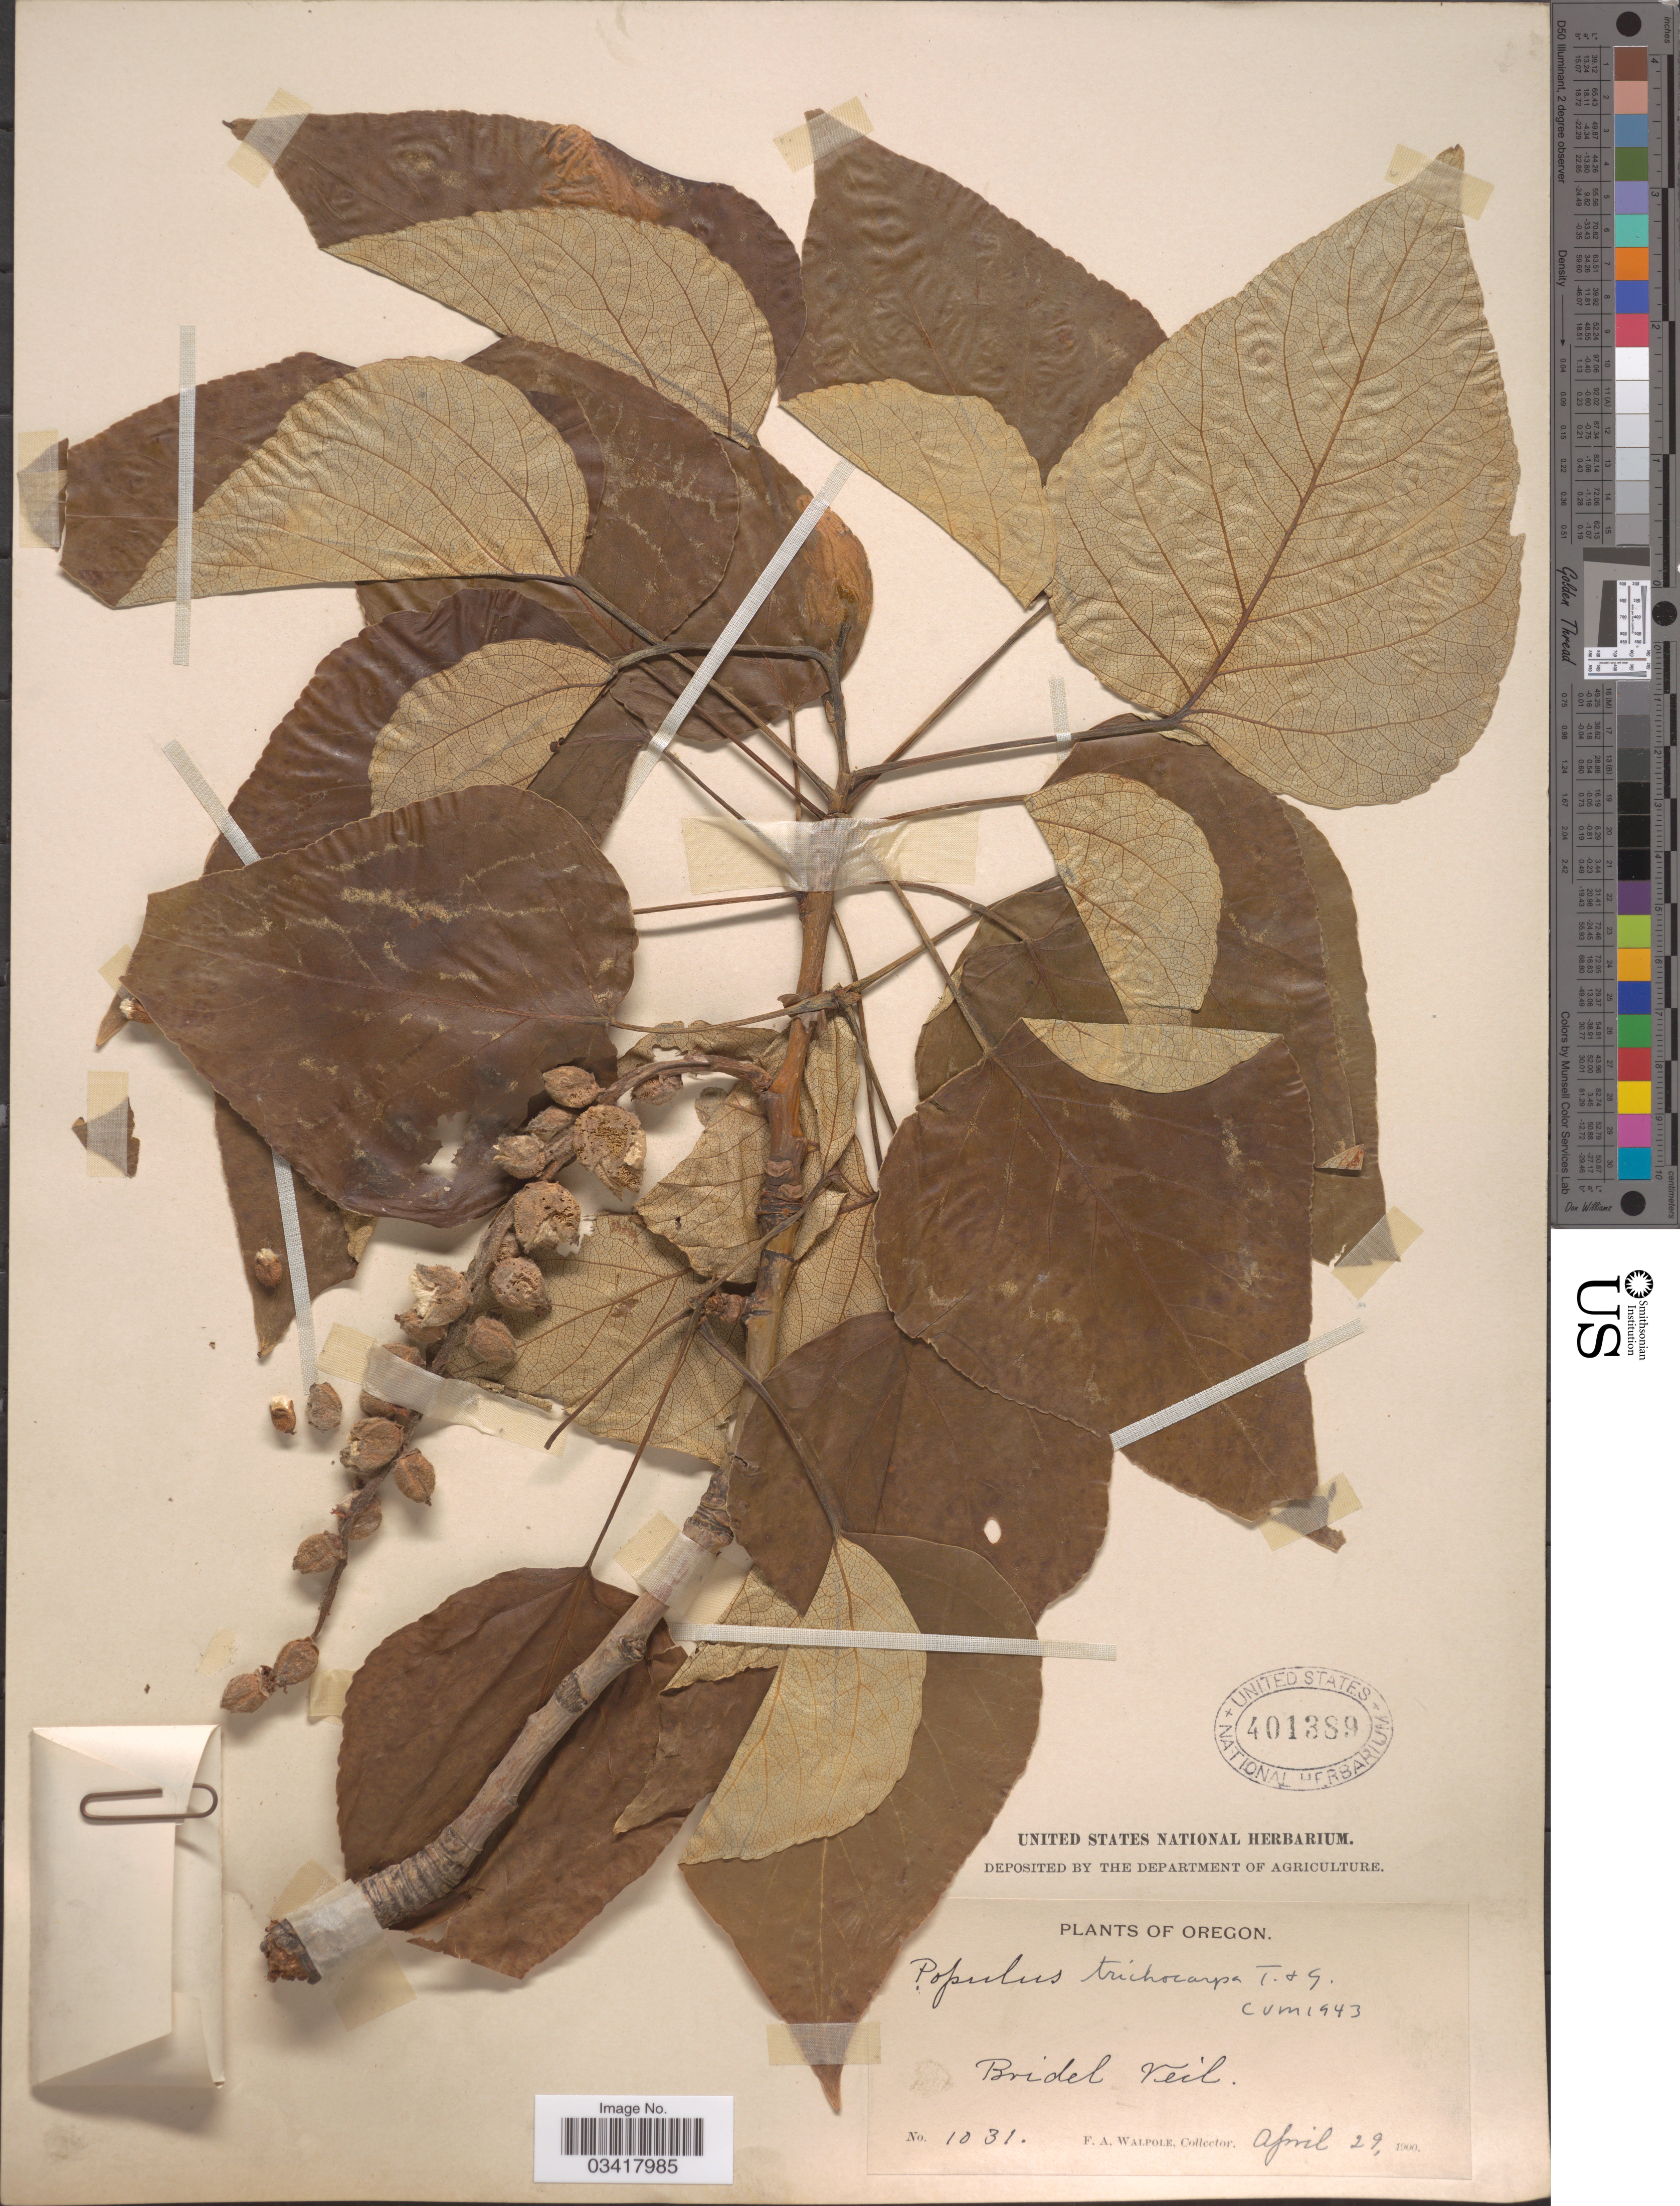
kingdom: Plantae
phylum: Tracheophyta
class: Magnoliopsida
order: Malpighiales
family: Salicaceae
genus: Populus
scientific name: Populus trichocarpa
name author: Torr. & A. Gray ex W. Hook.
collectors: F. Walpole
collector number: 1031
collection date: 1900-04-29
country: United States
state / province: Oregon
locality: Bridel Veil.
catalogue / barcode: US 401389